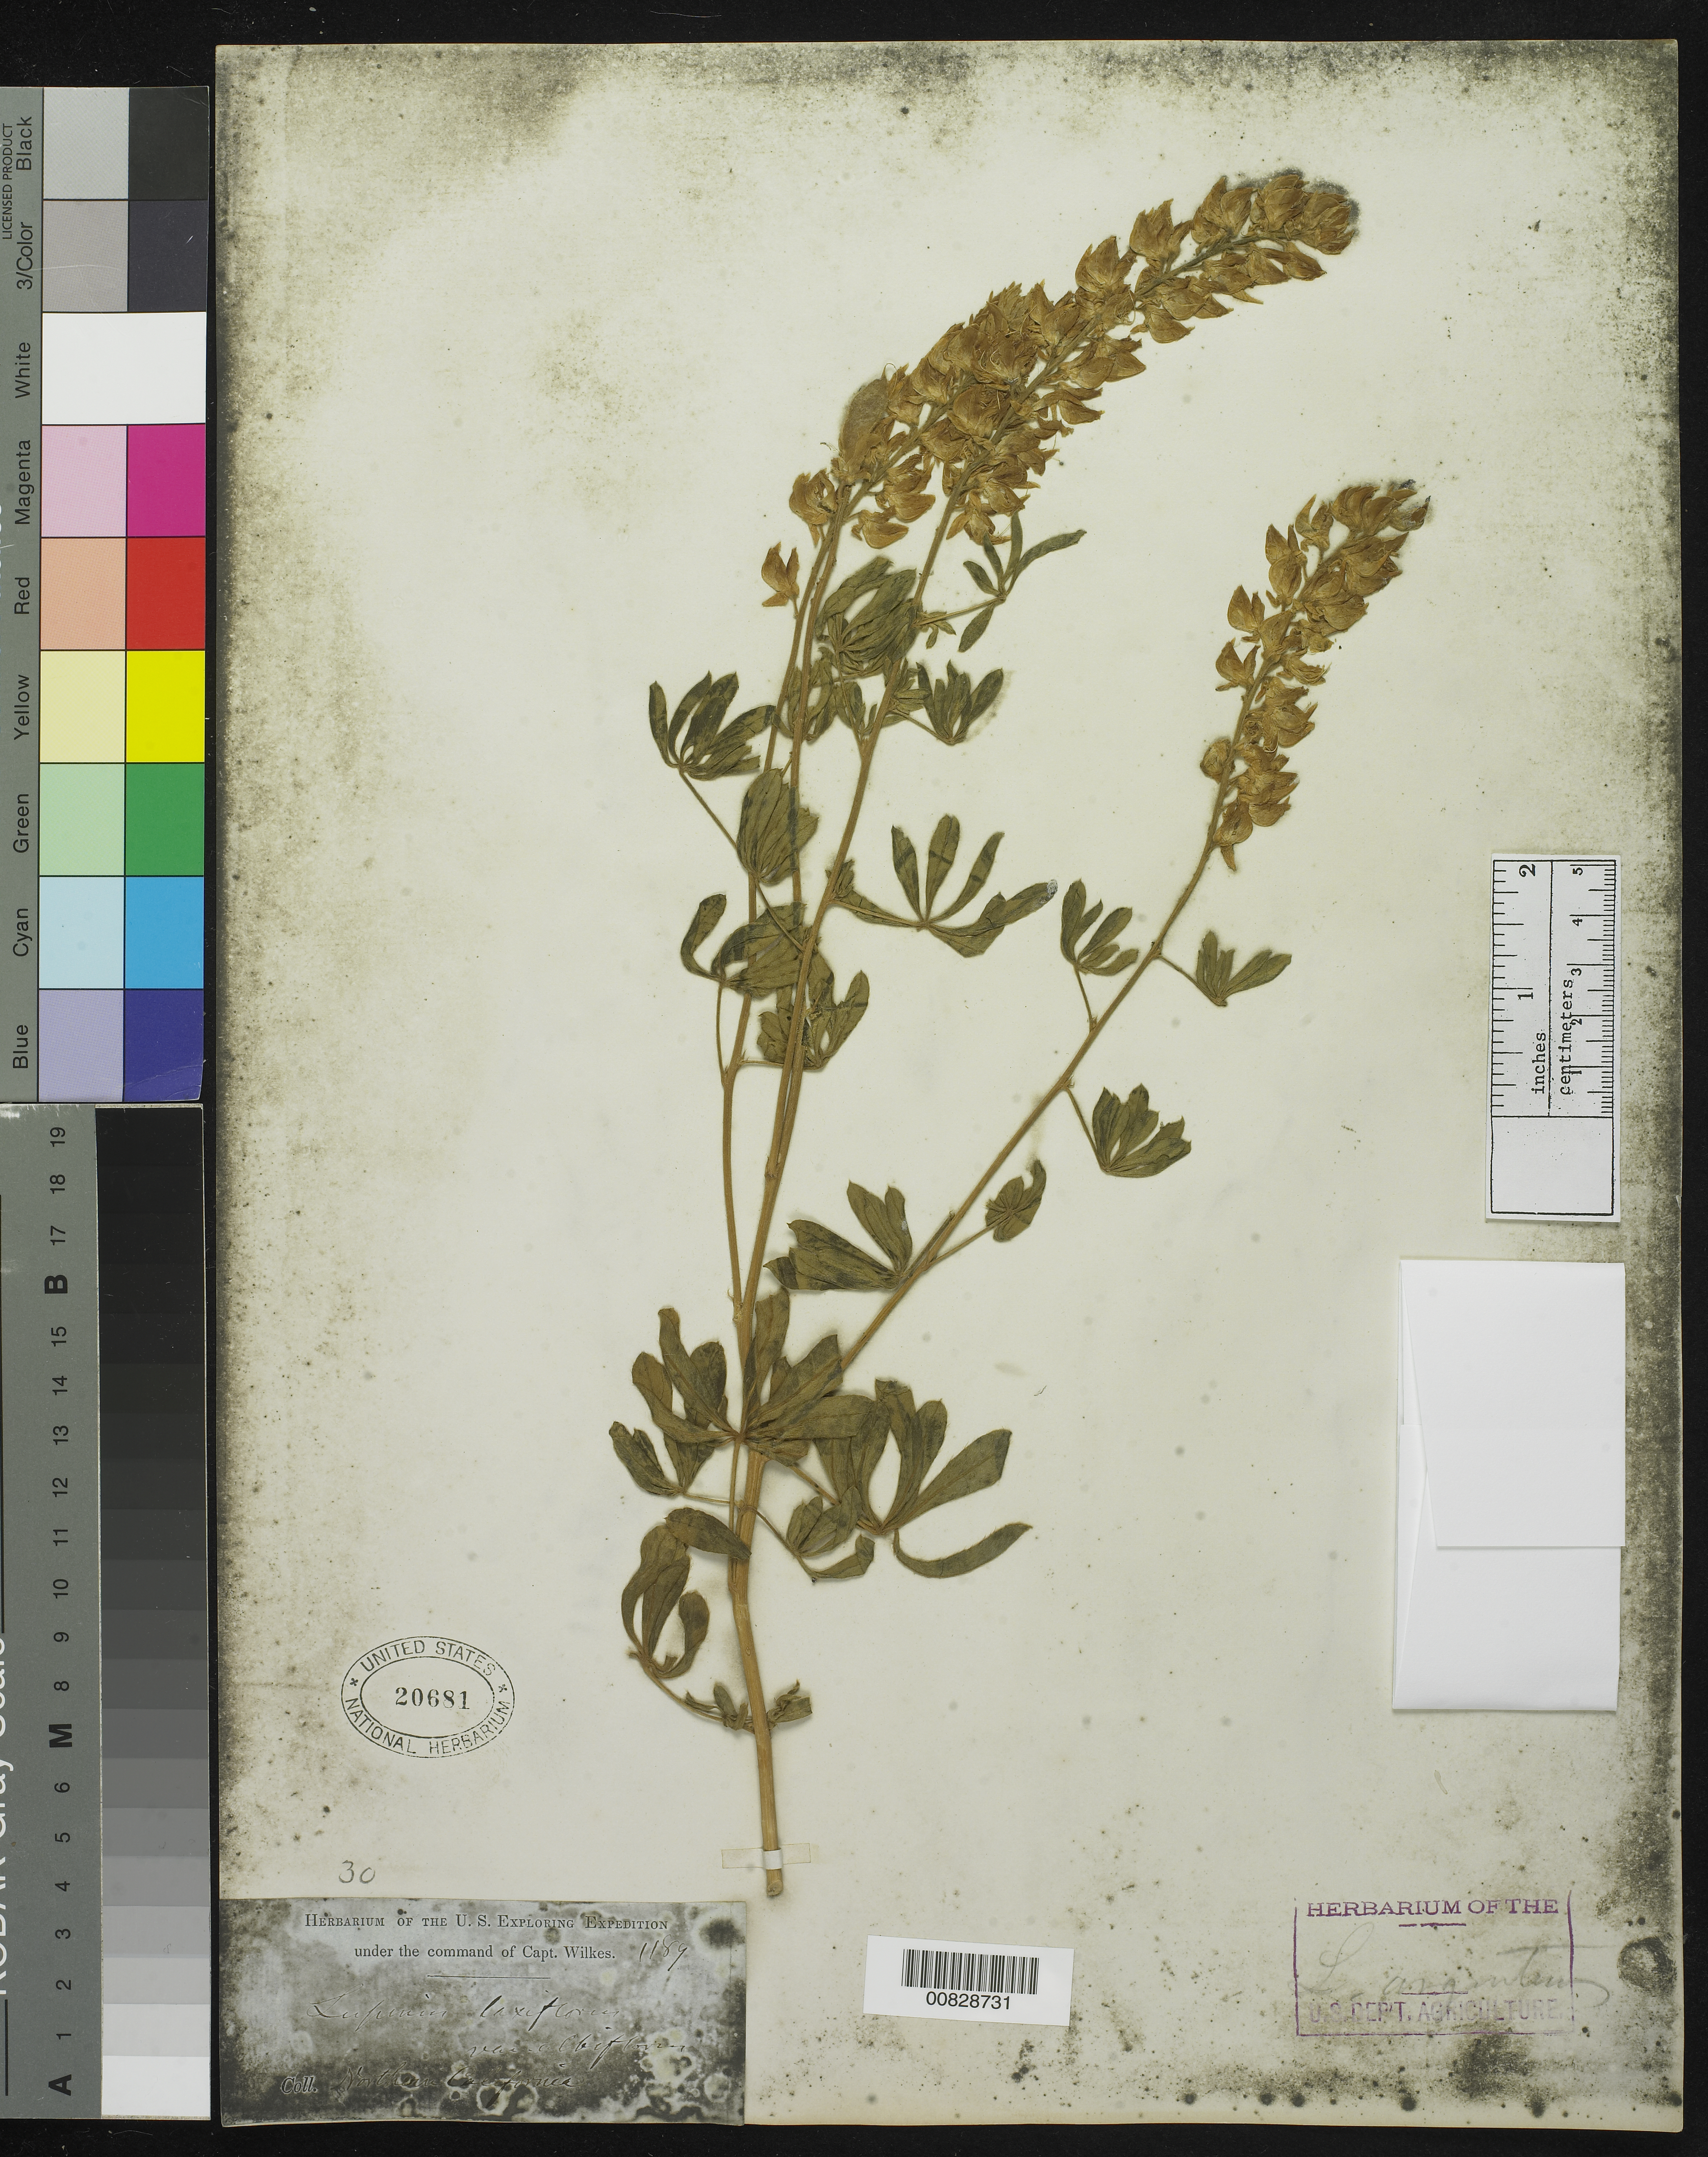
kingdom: Plantae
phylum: Tracheophyta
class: Magnoliopsida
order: Fabales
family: Fabaceae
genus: Lupinus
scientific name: Lupinus albicaulis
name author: Douglas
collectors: Wilkes Explor. Exped.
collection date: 1838/1842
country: United States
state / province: California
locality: Northern California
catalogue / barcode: US 20681